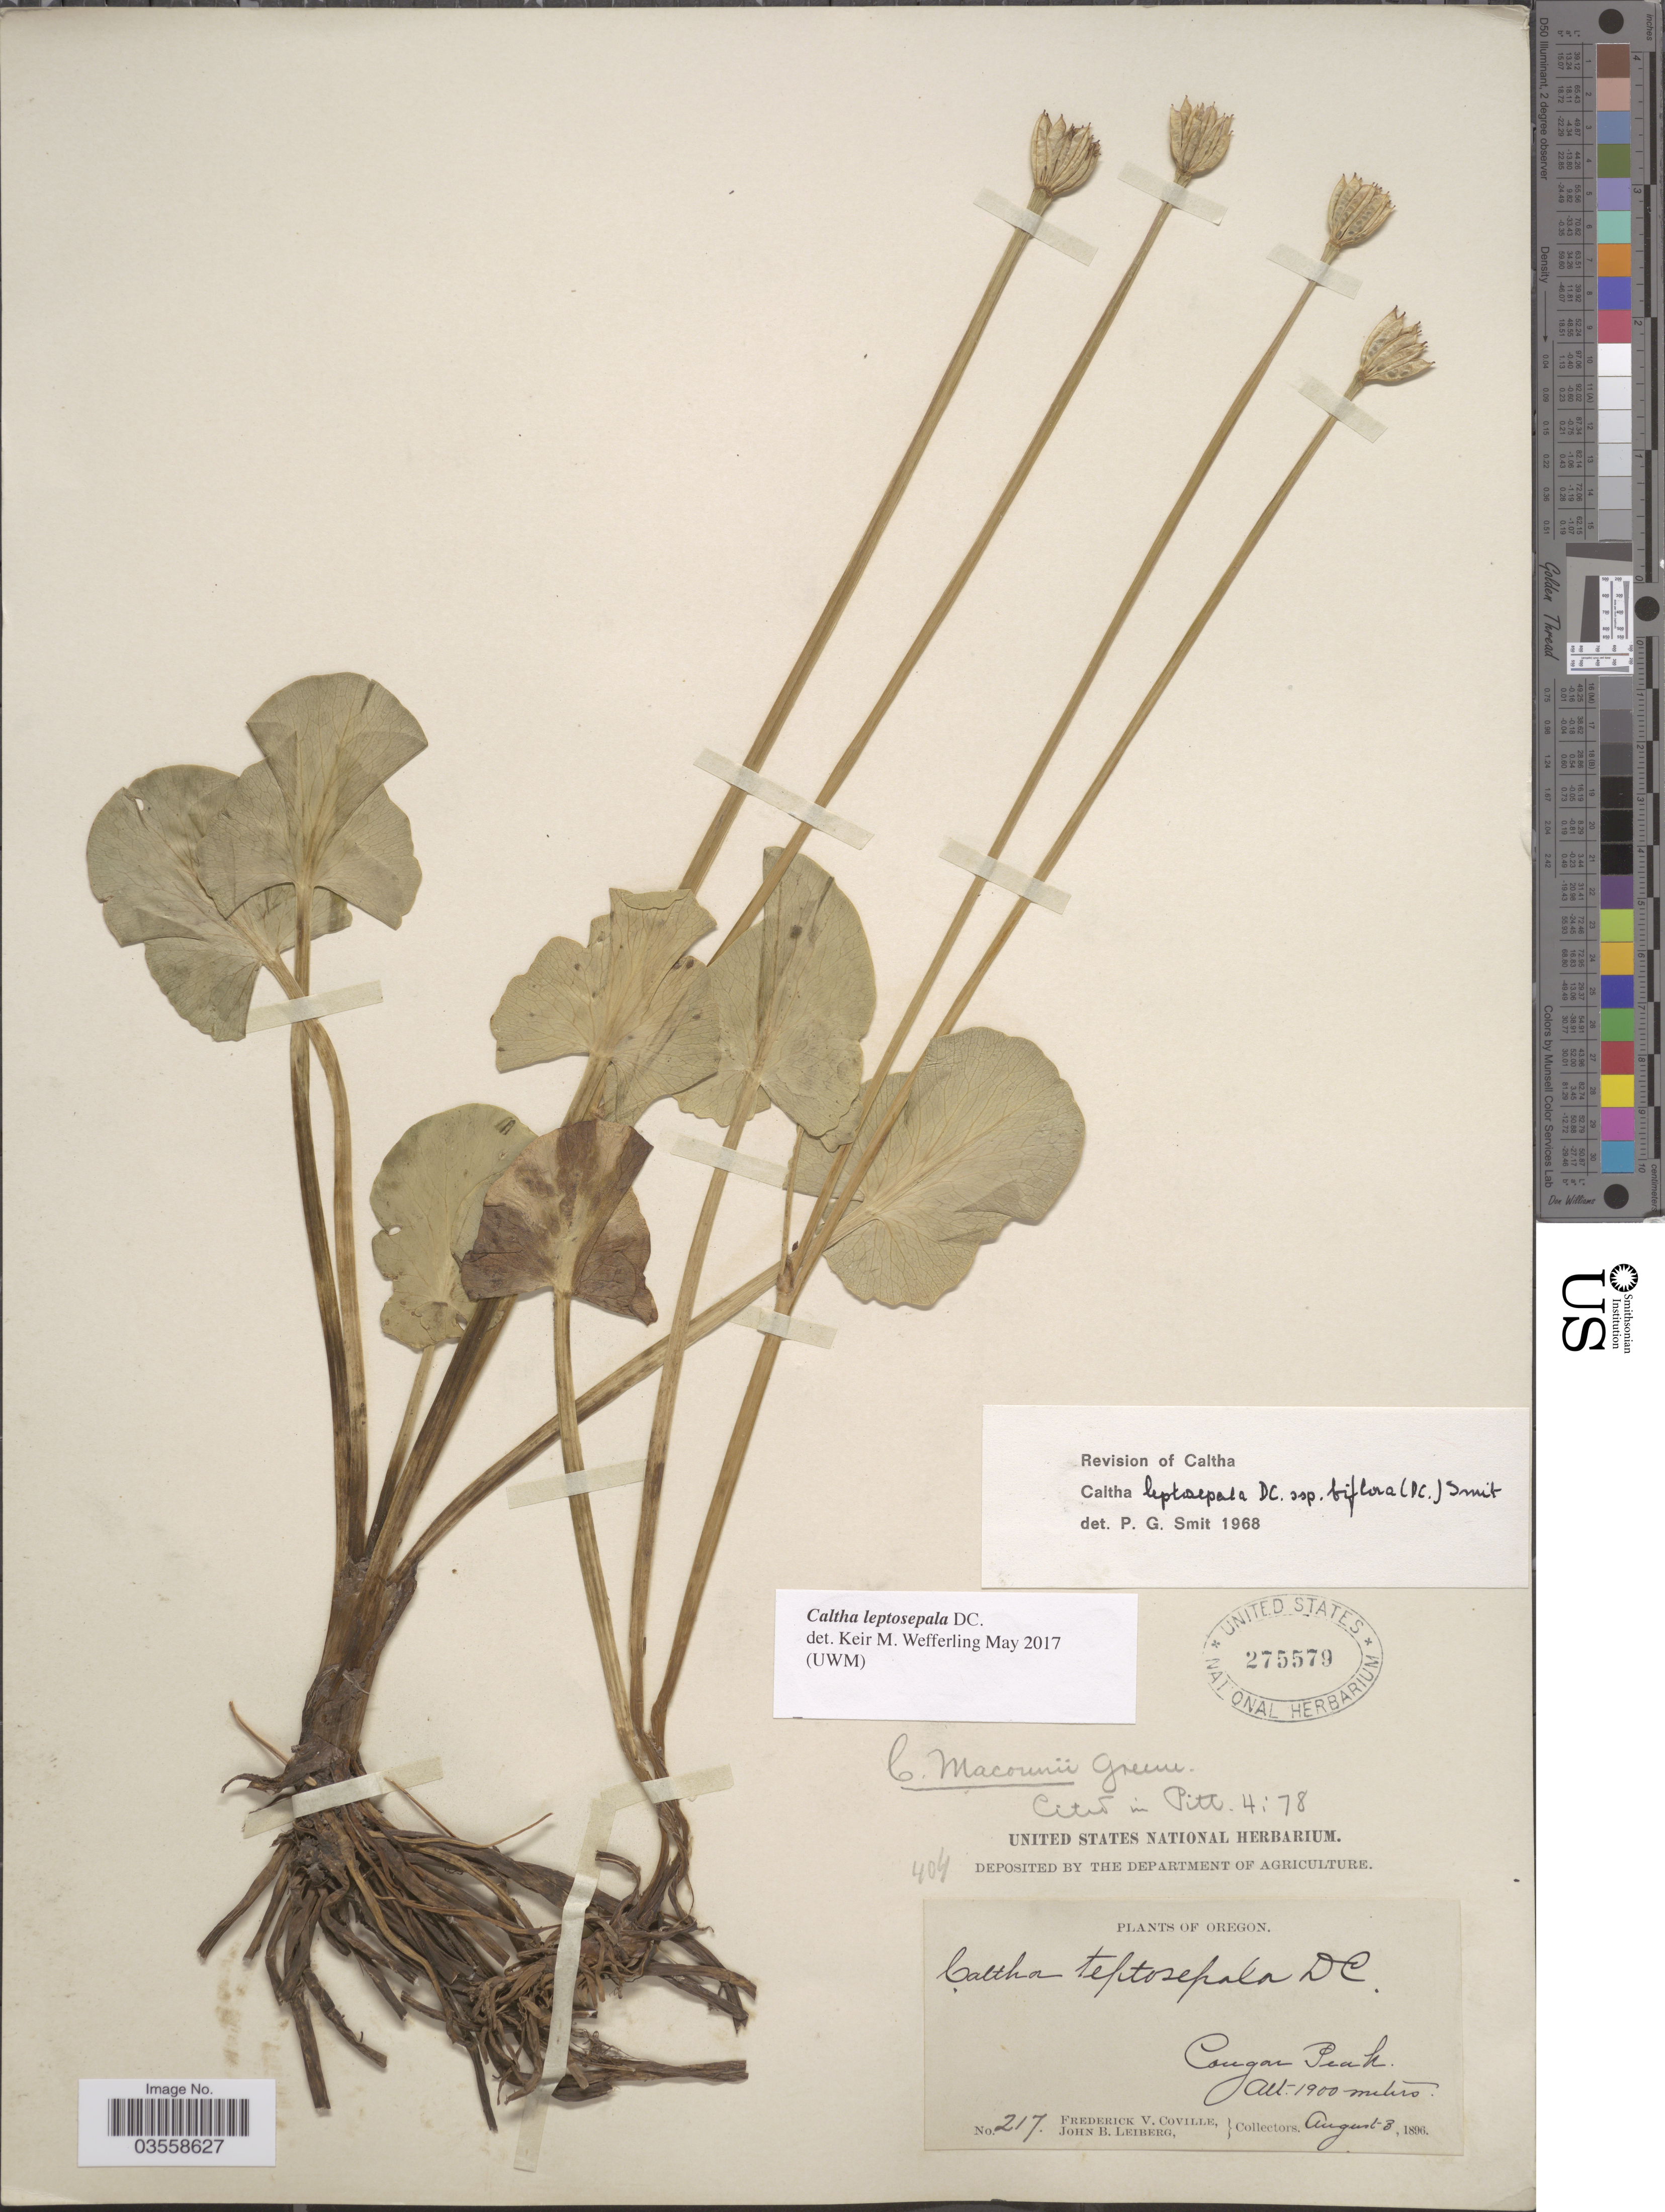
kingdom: Plantae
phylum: Tracheophyta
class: Magnoliopsida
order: Ranunculales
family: Ranunculaceae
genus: Caltha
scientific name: Caltha leptosepala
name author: DC.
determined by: Wefferling, Keir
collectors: F. V. Coville & J. B. Leiberg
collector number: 217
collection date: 1896-08-03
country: United States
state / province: Oregon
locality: Cougar Peak.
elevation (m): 1900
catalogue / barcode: US 275579